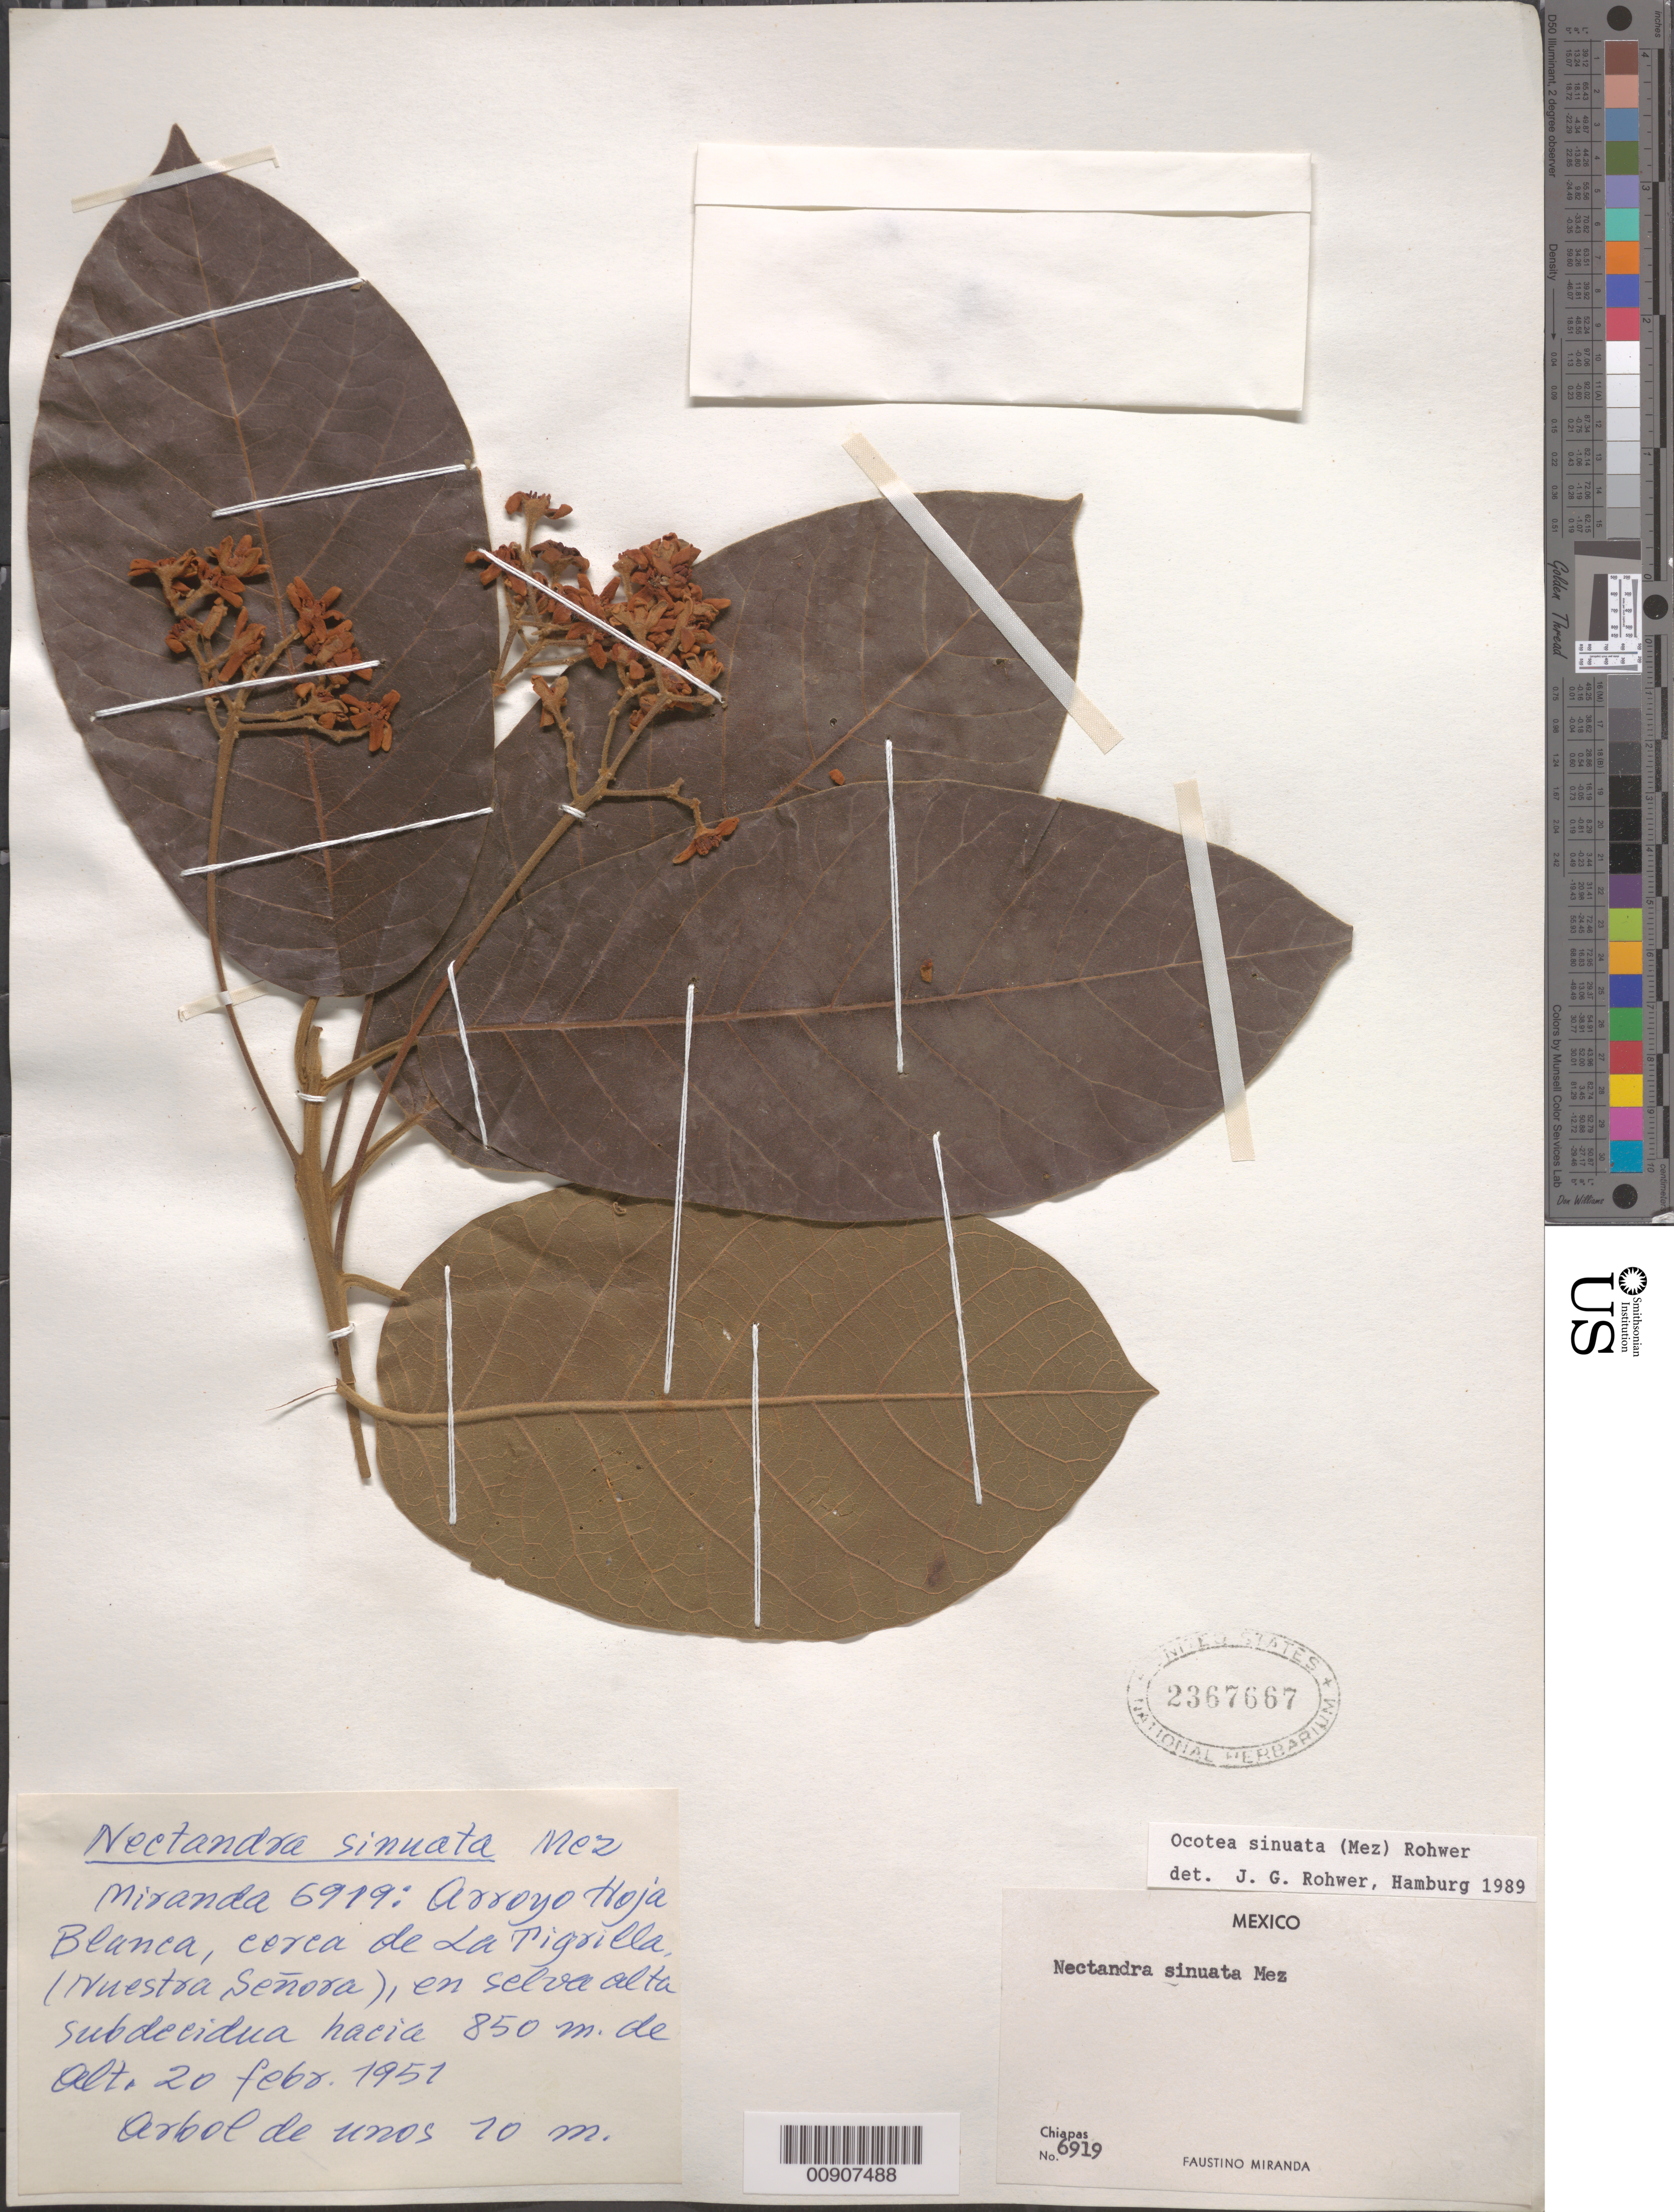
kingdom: Plantae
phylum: Tracheophyta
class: Magnoliopsida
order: Laurales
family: Lauraceae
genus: Ocotea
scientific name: Ocotea sinuata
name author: (Mez) Rohwer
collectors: Miranda G., F.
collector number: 6919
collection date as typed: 20 Feb 1951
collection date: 1951-02-20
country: Mexico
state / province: Chiapas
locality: Arroyo Hoja Blanca, cerca de La Tigrilla, (Nuetra Señora), Chiapas.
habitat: En selva alta subdecidua.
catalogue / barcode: US 2367667